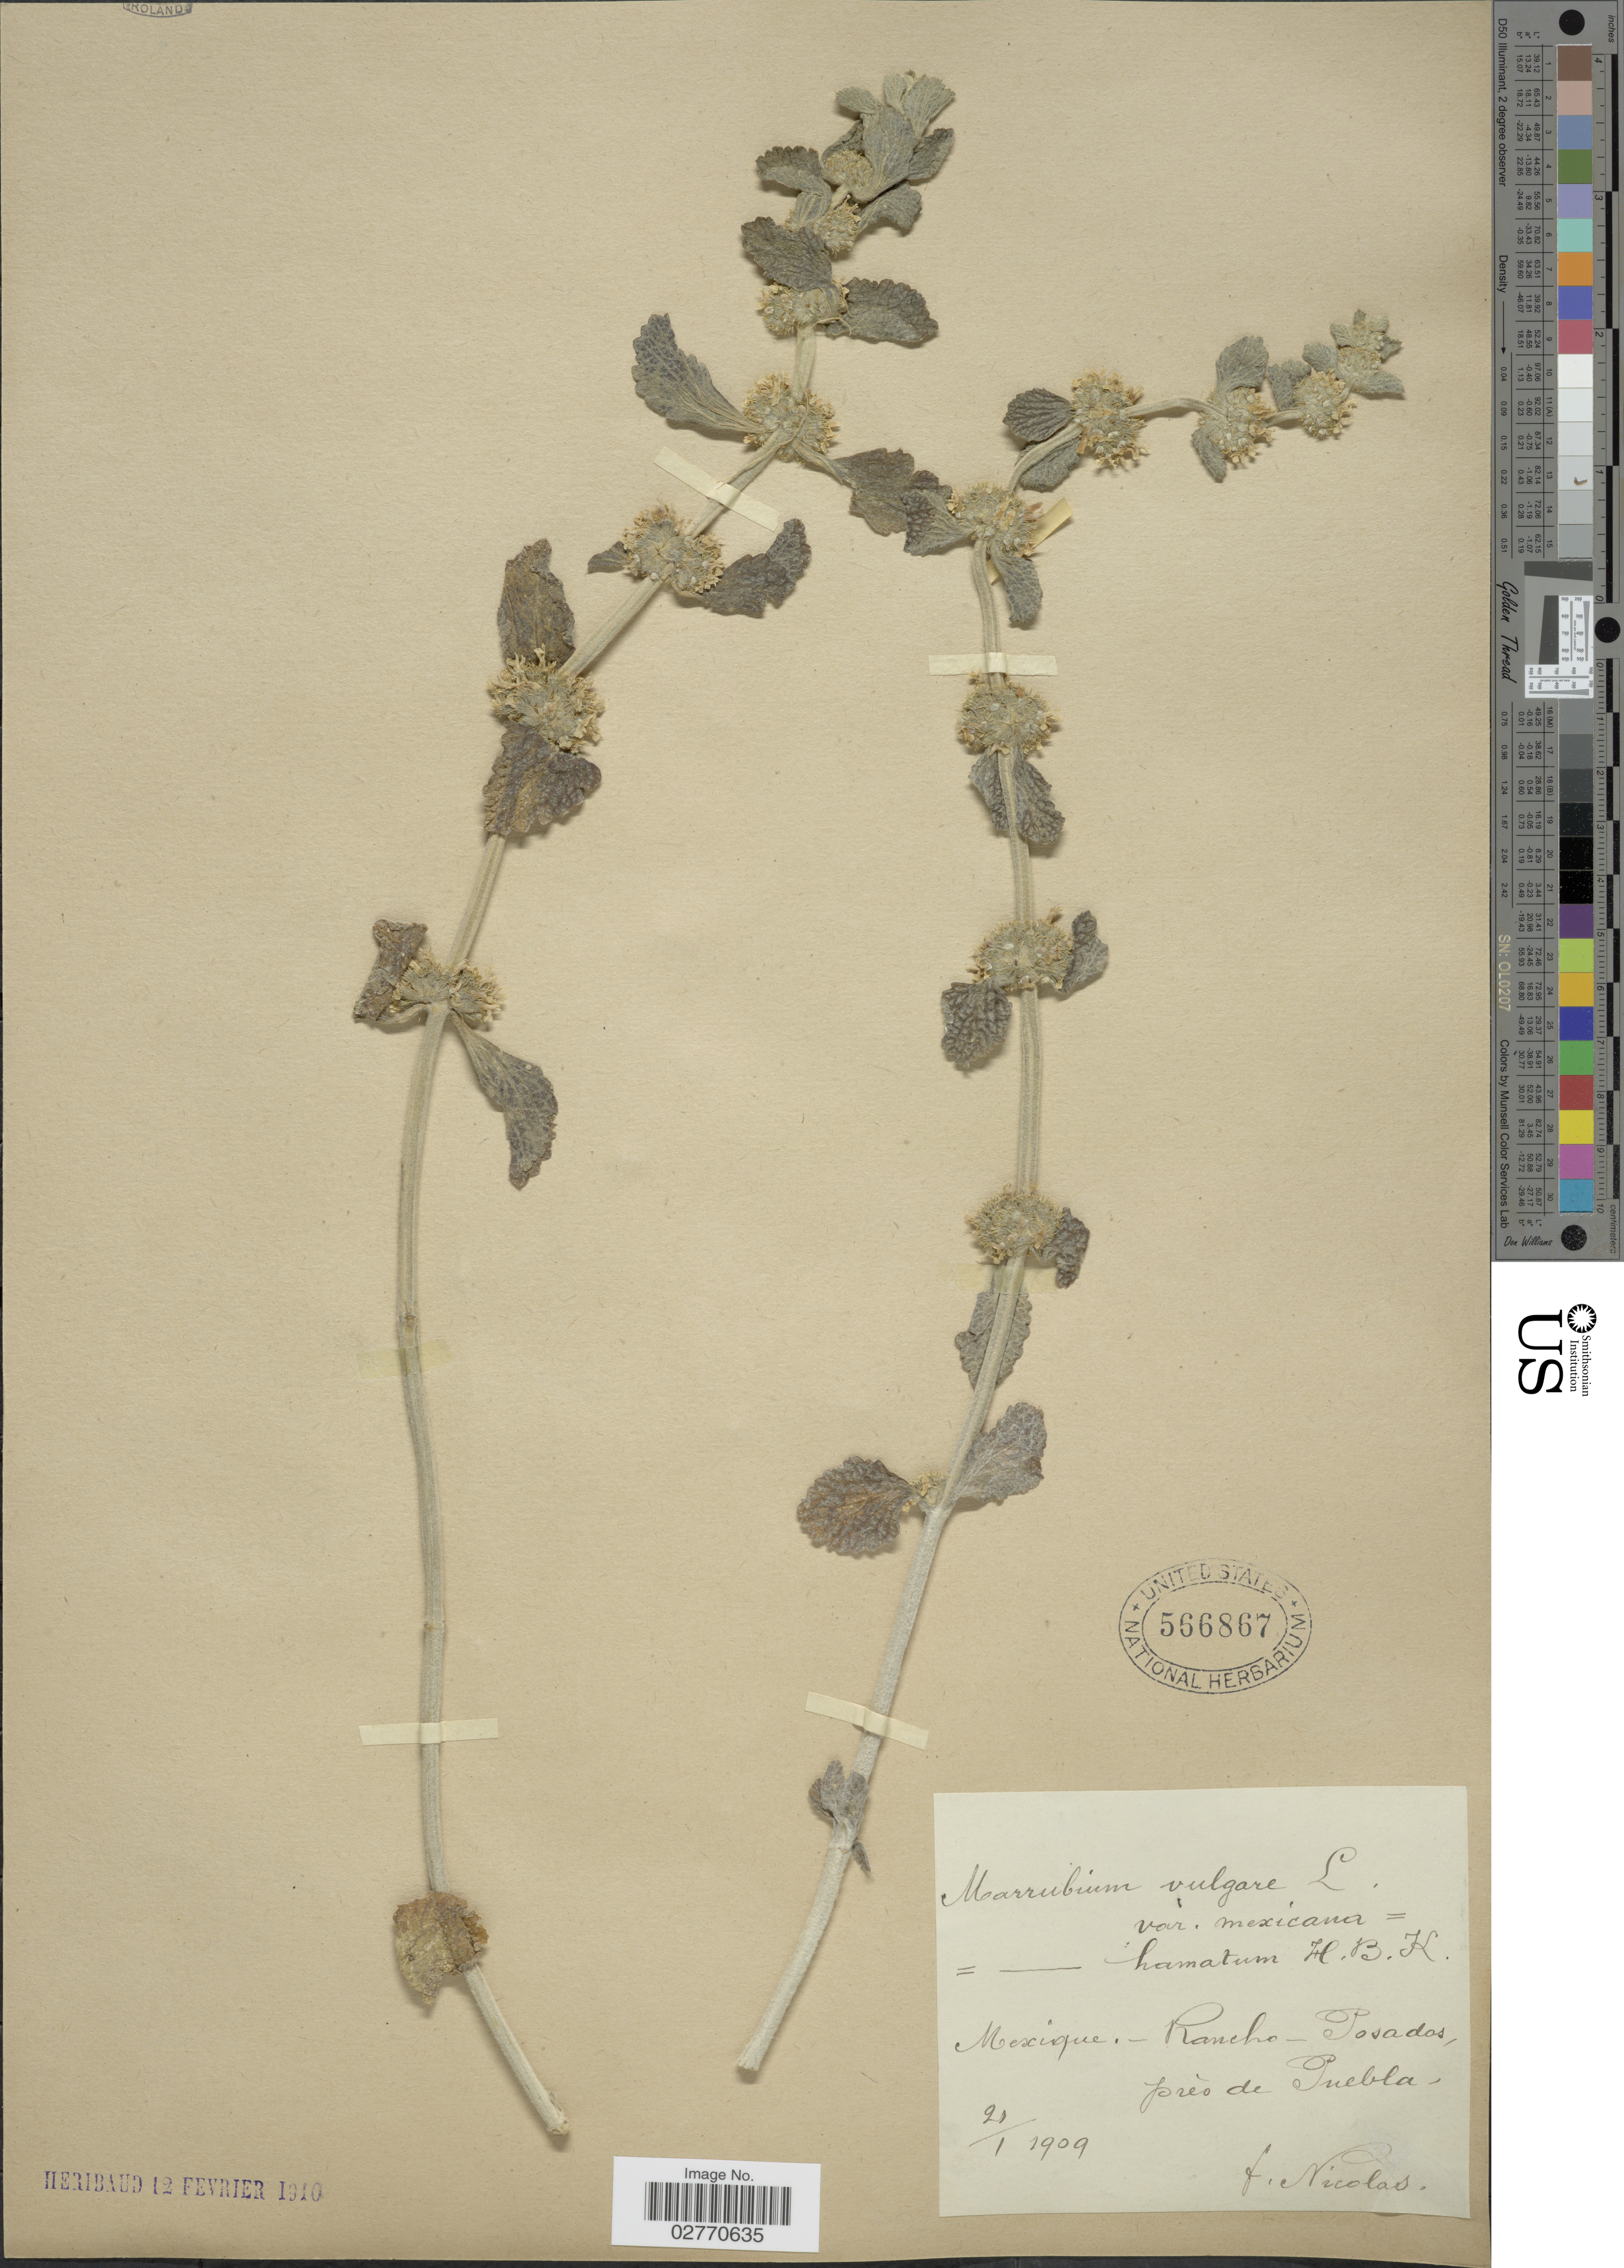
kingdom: Plantae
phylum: Tracheophyta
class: Magnoliopsida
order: Lamiales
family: Lamiaceae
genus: Marrubium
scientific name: Marrubium vulgare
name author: L.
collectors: F. Nicolas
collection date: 1909-01-21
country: Mexico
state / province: Puebla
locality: Mexique-Rancho-Posados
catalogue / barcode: US 566867